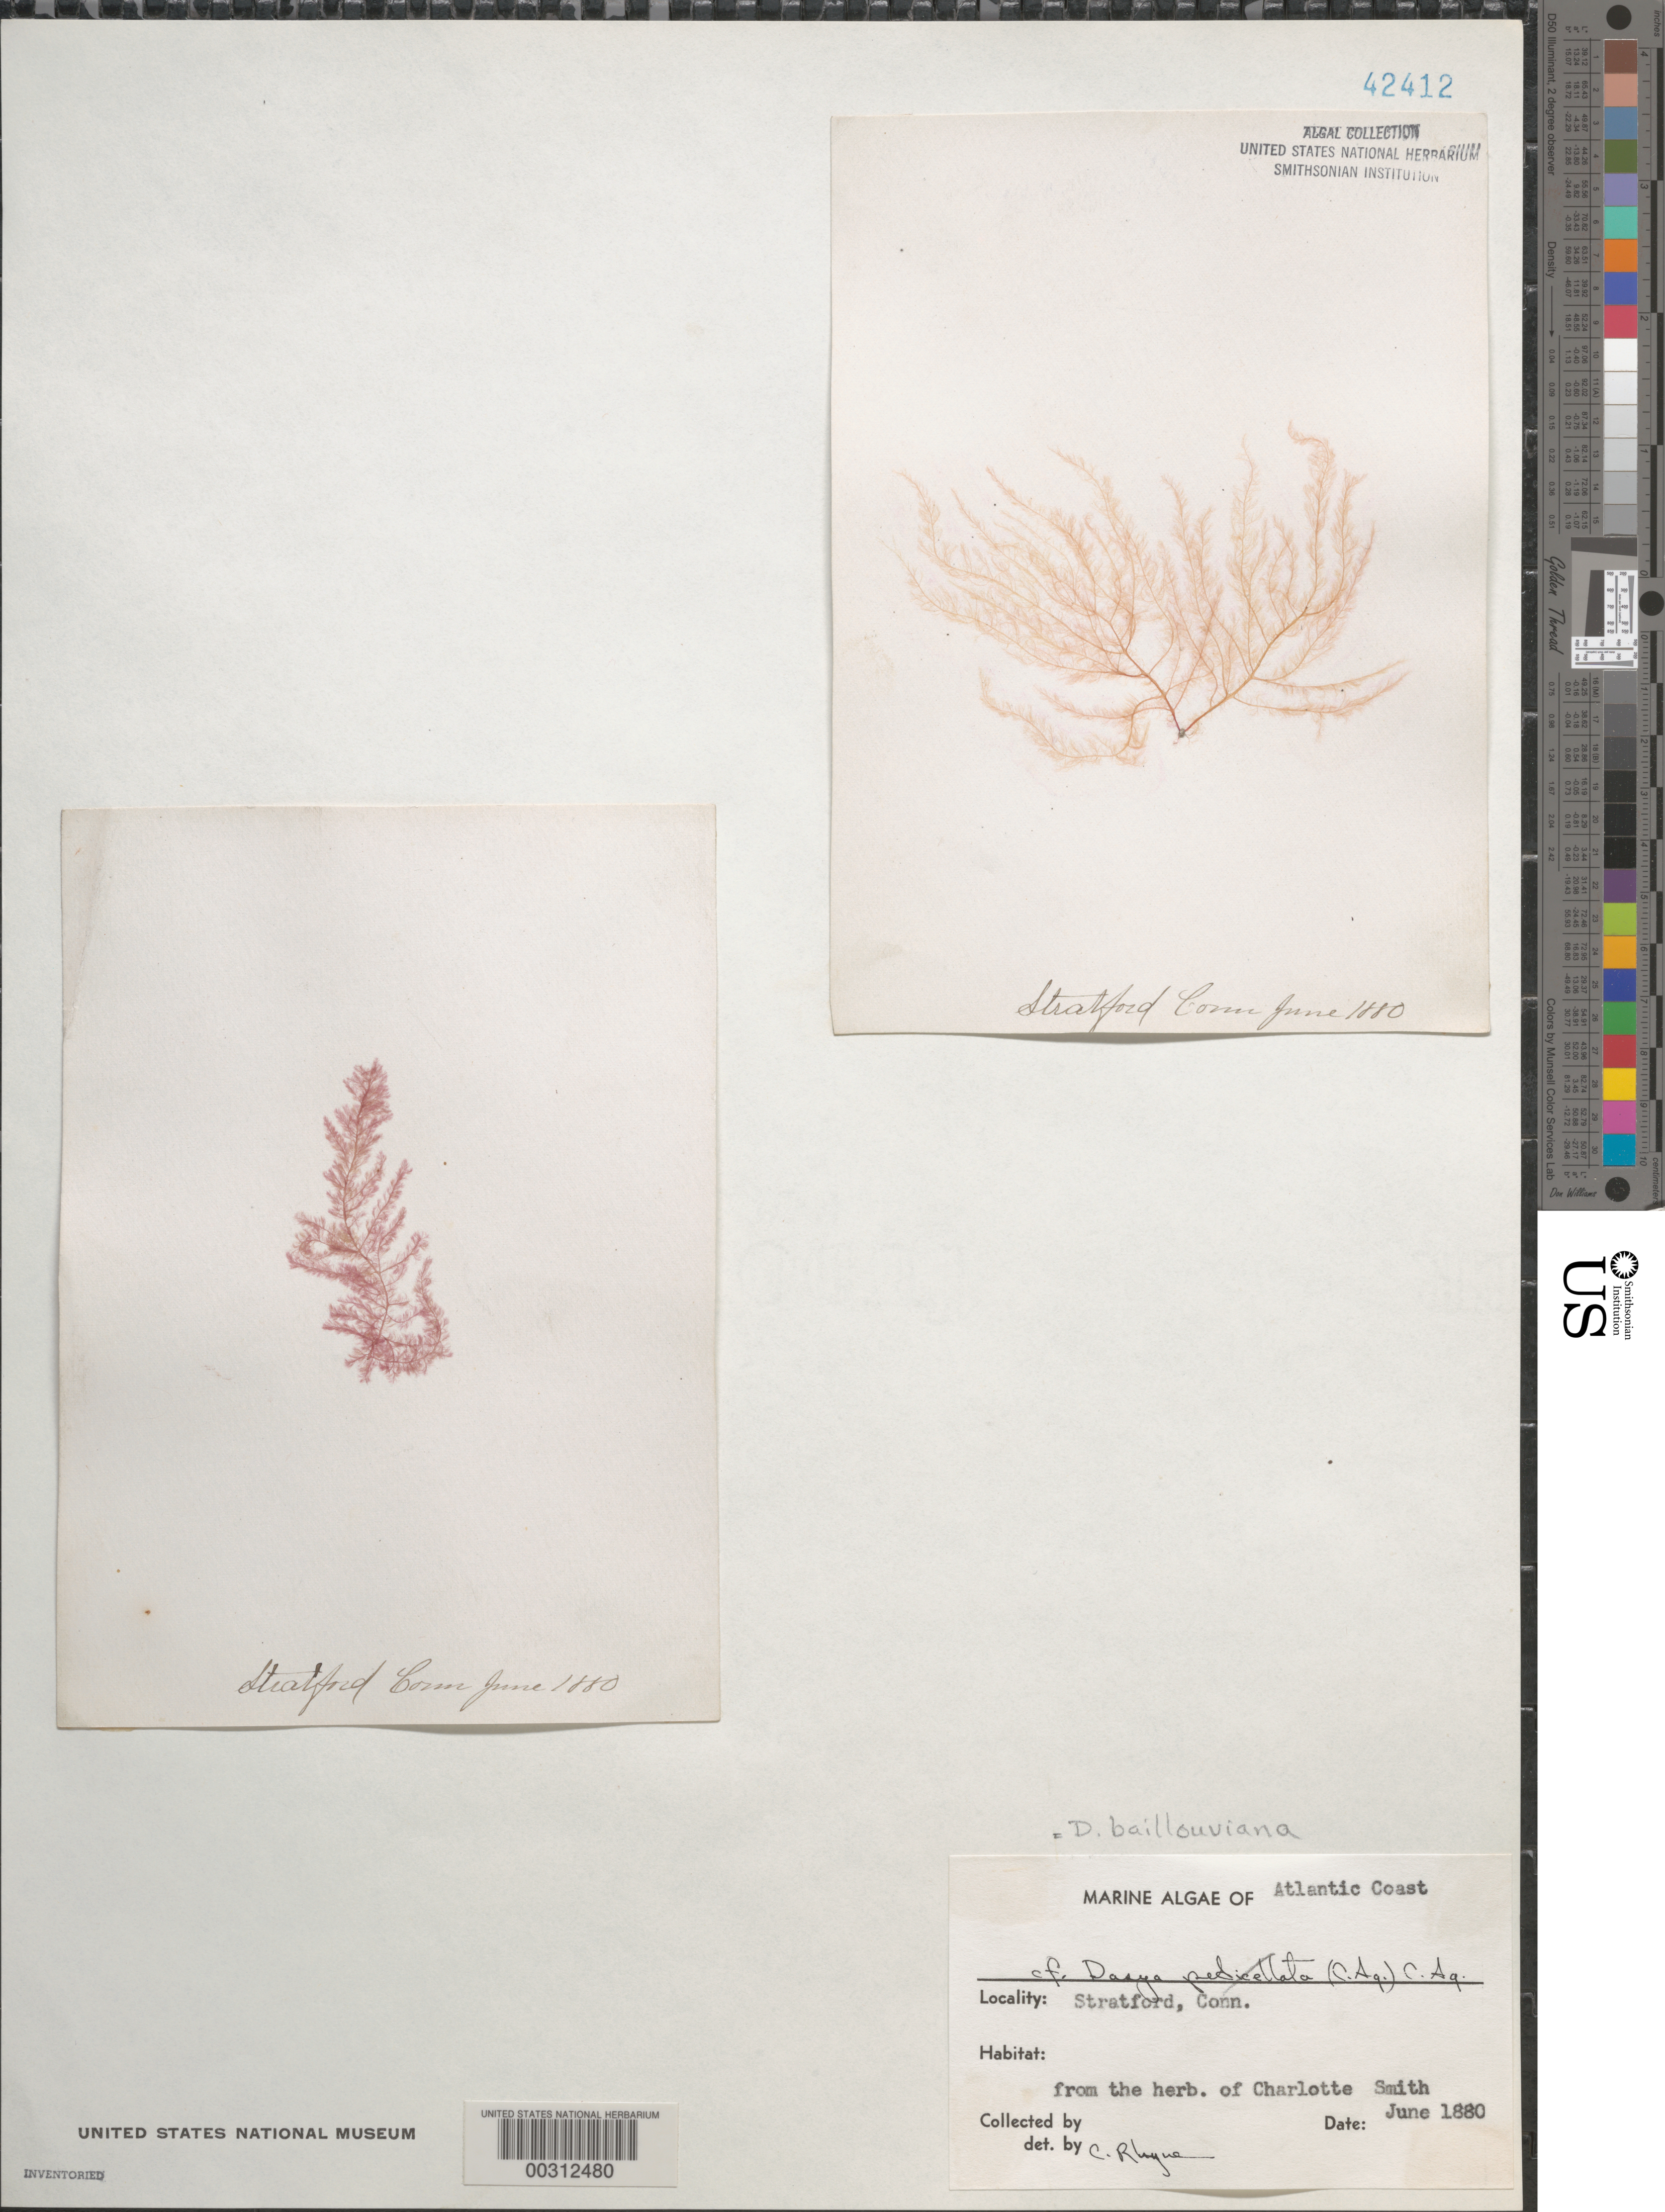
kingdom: Plantae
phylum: Rhodophyta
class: Florideophyceae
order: Ceramiales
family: Dasyaceae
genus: Dasya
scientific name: Dasya pedicellata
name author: (C. Agardh) C. Agardh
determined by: Algae name updating Project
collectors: Charlotte Smith (herbarium)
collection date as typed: Jun 1880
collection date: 1880-06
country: United States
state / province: Connecticut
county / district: Fairfield County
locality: Stratford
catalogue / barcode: US 42412